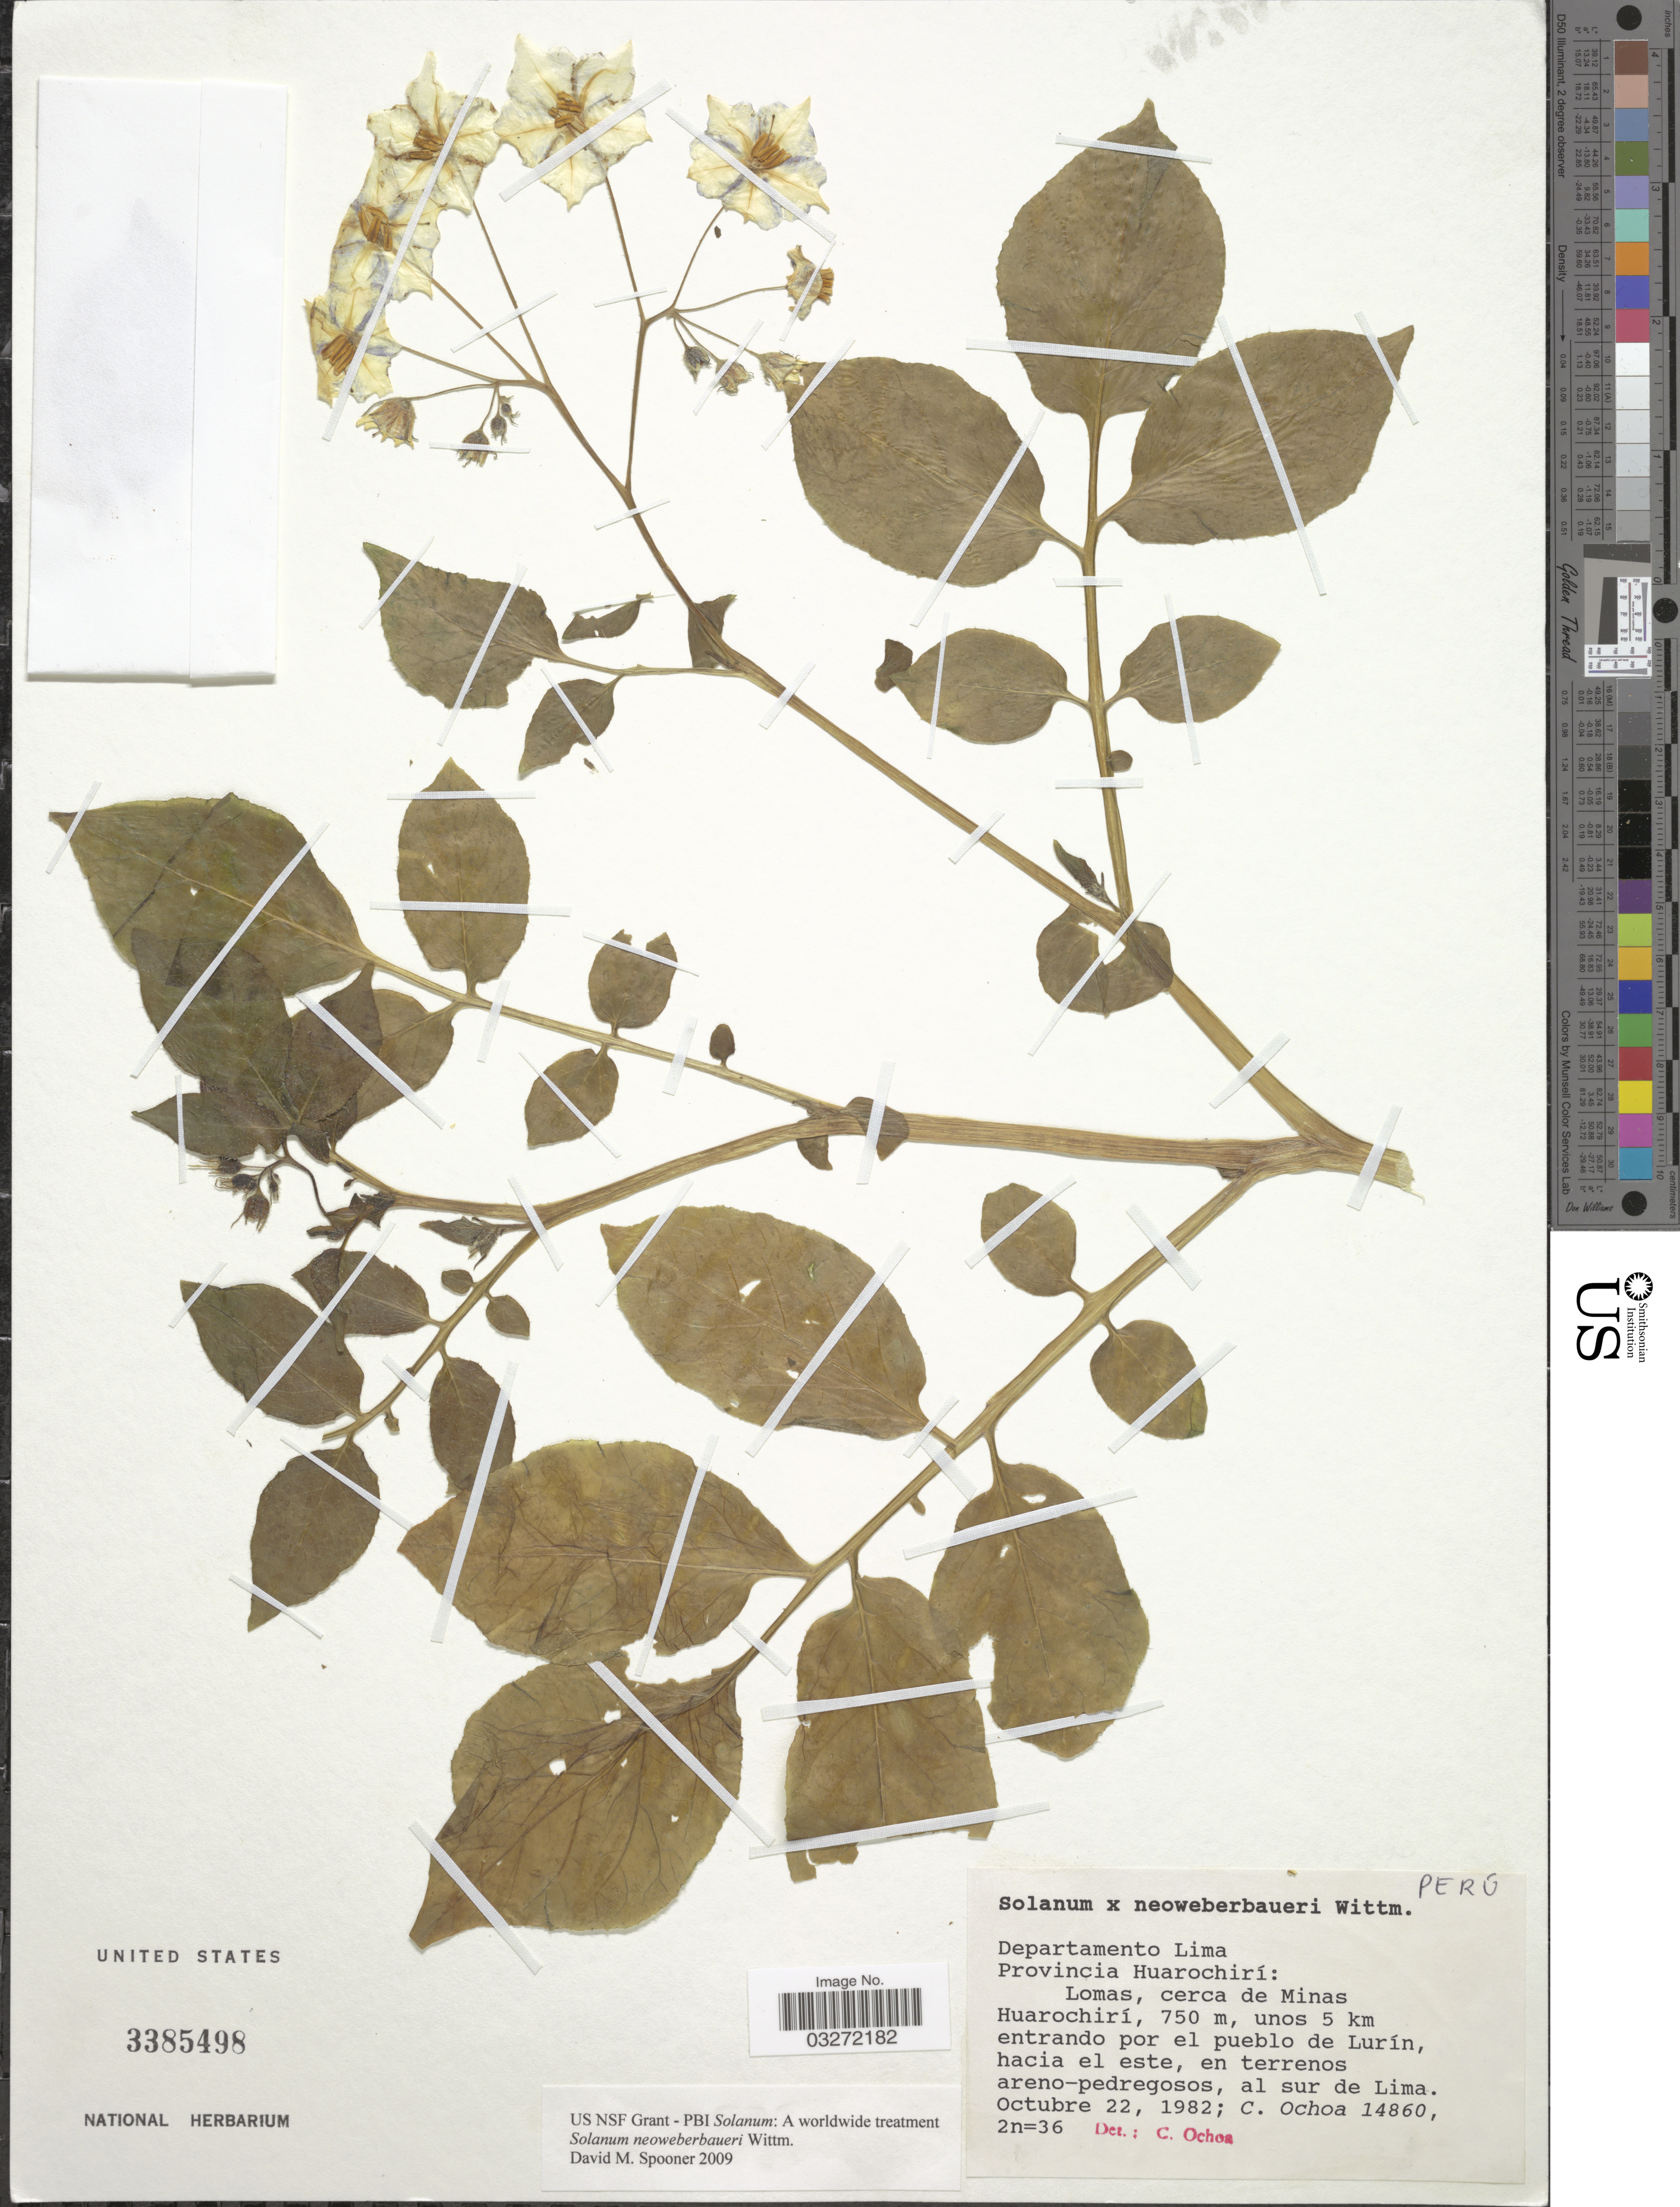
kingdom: Plantae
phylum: Tracheophyta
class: Magnoliopsida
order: Solanales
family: Solanaceae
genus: Solanum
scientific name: Solanum neoweberbaueri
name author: Wittmack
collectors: C. Ochoa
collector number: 14860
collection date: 1982-10-22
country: Peru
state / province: Lima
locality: Departamento Lima. Provincia Huarochirí: Lomas, cerca de Minas Huarochirí, unos 5 km entrando por el pueblo de Lurín, hacia el este, al sur de Lima.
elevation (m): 750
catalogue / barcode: US 3385498